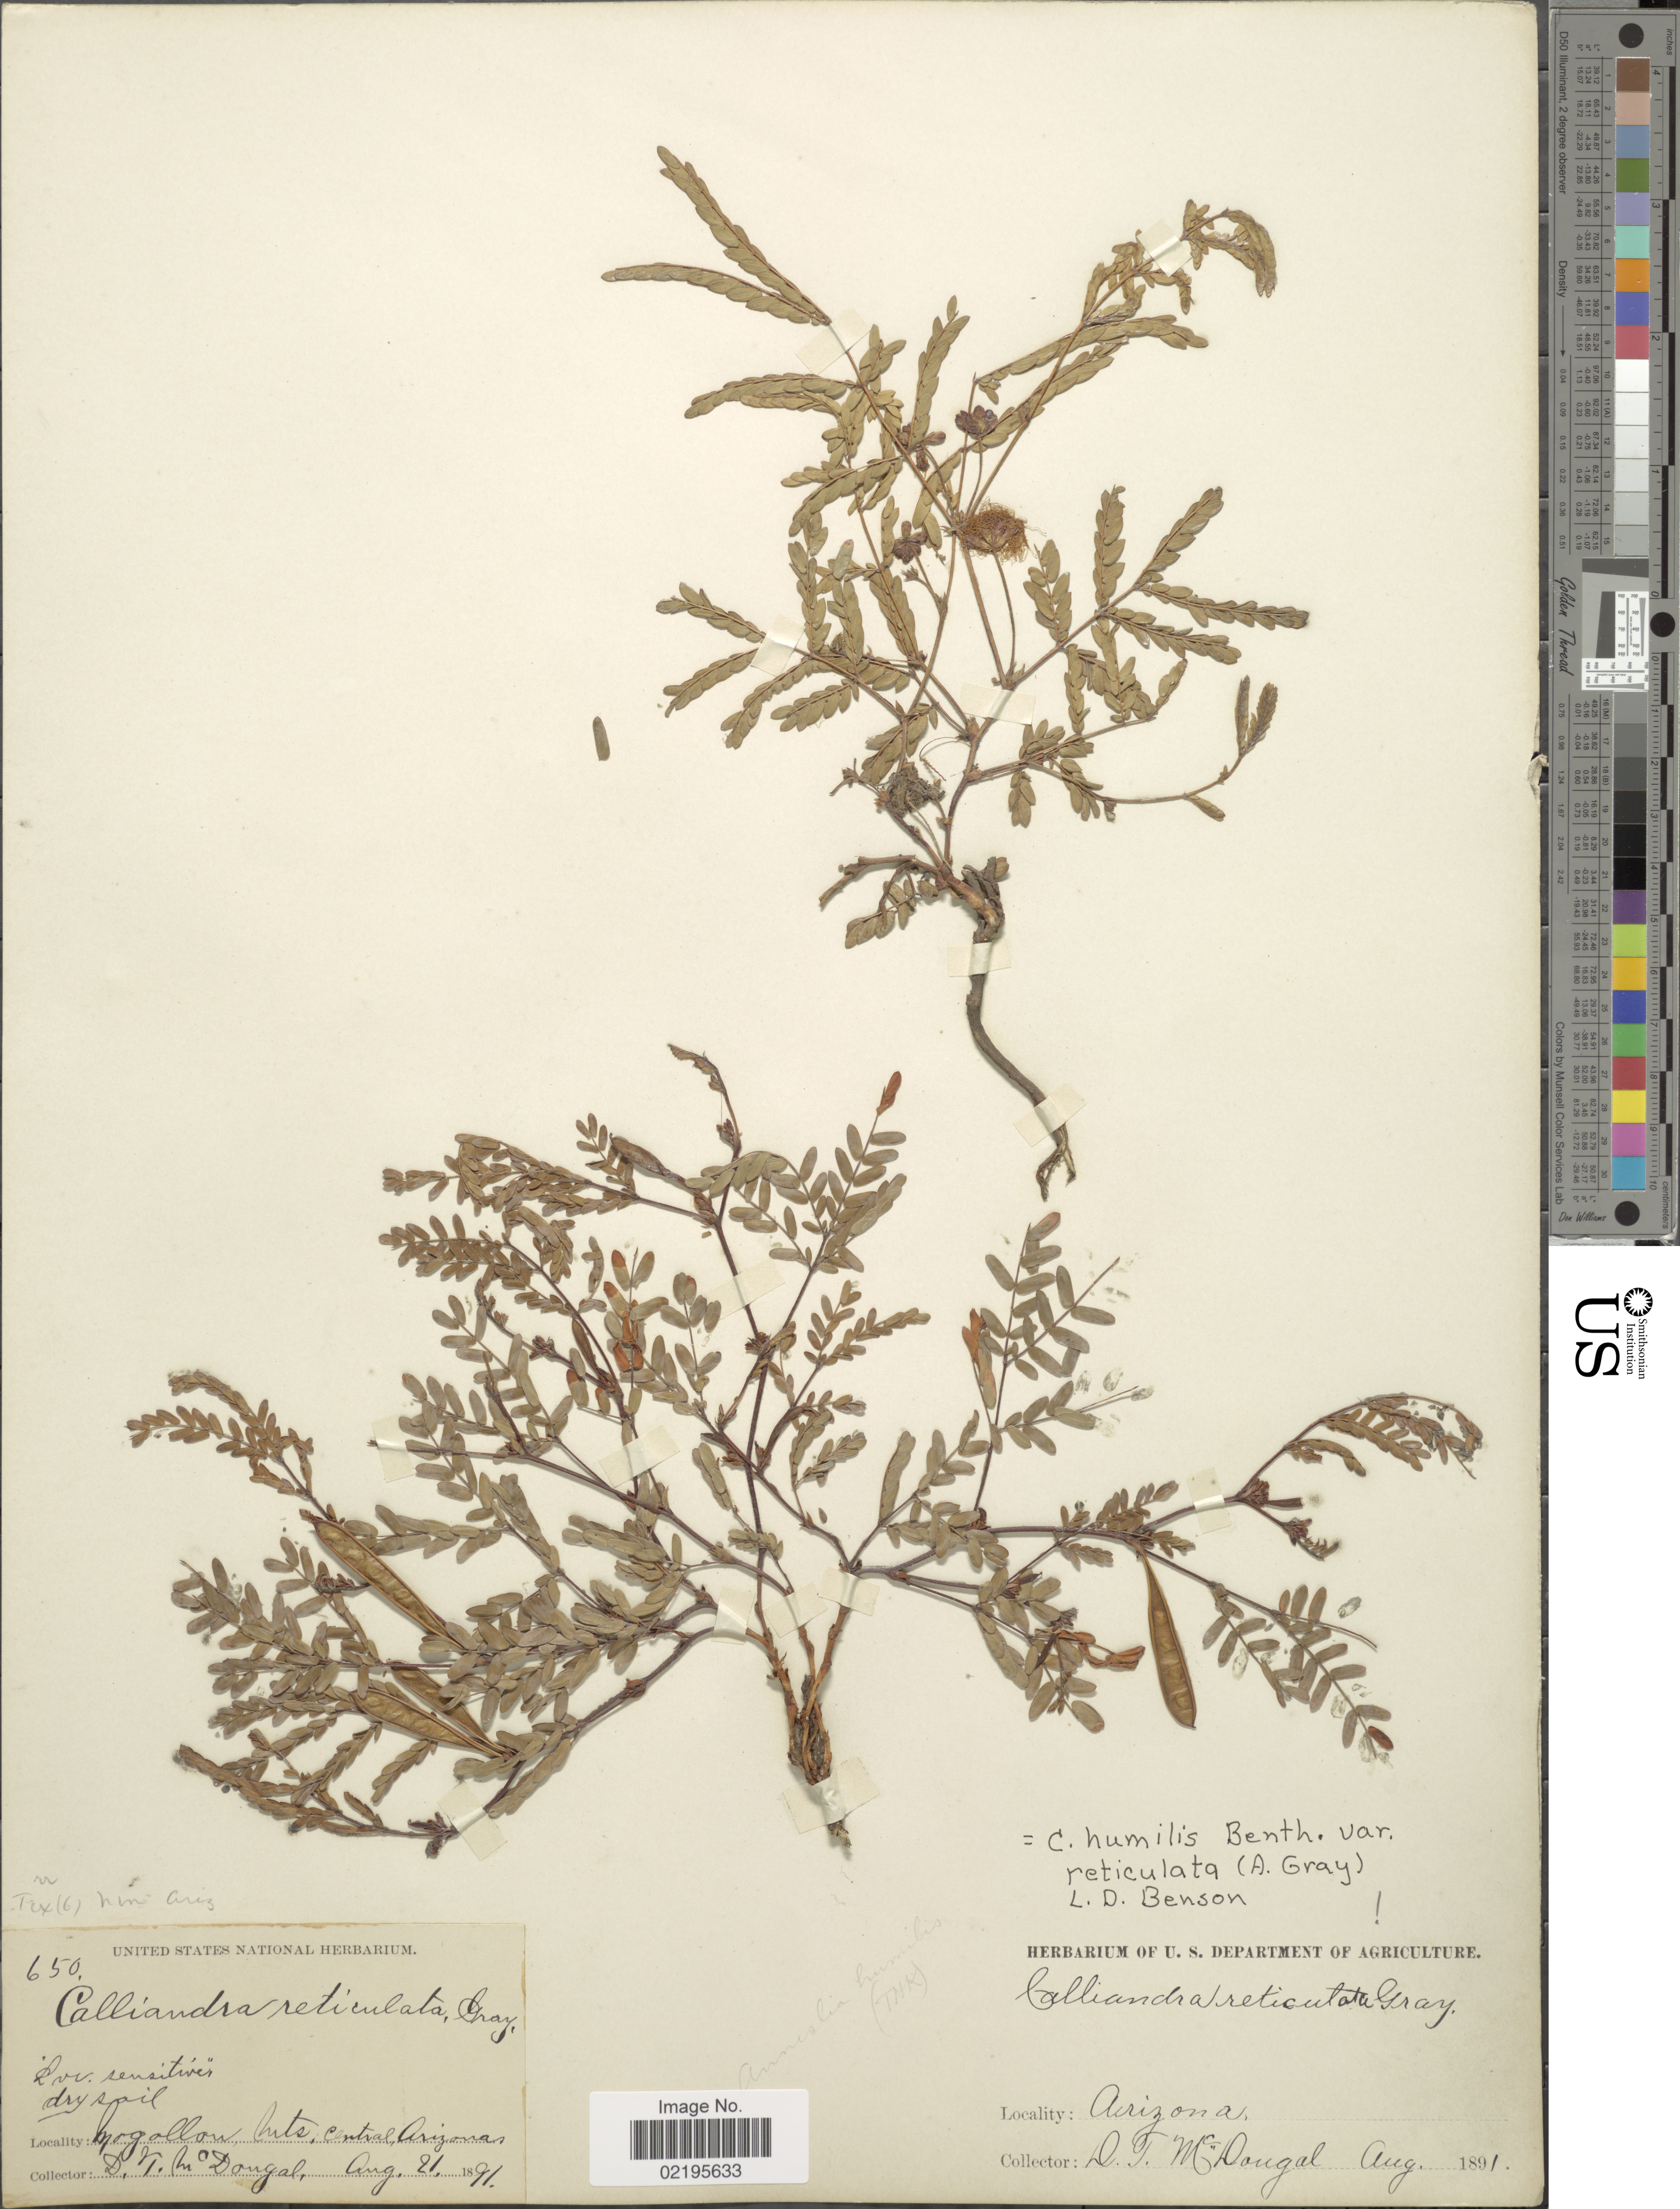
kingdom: Plantae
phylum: Tracheophyta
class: Magnoliopsida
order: Fabales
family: Fabaceae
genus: Calliandra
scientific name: Calliandra humilis var. reticulata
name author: (A. Gray) L.D. Benson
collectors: D. McDougal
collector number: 650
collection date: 1891-08-21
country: United States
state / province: Arizona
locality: Mogollon Mts. Central Arizona.